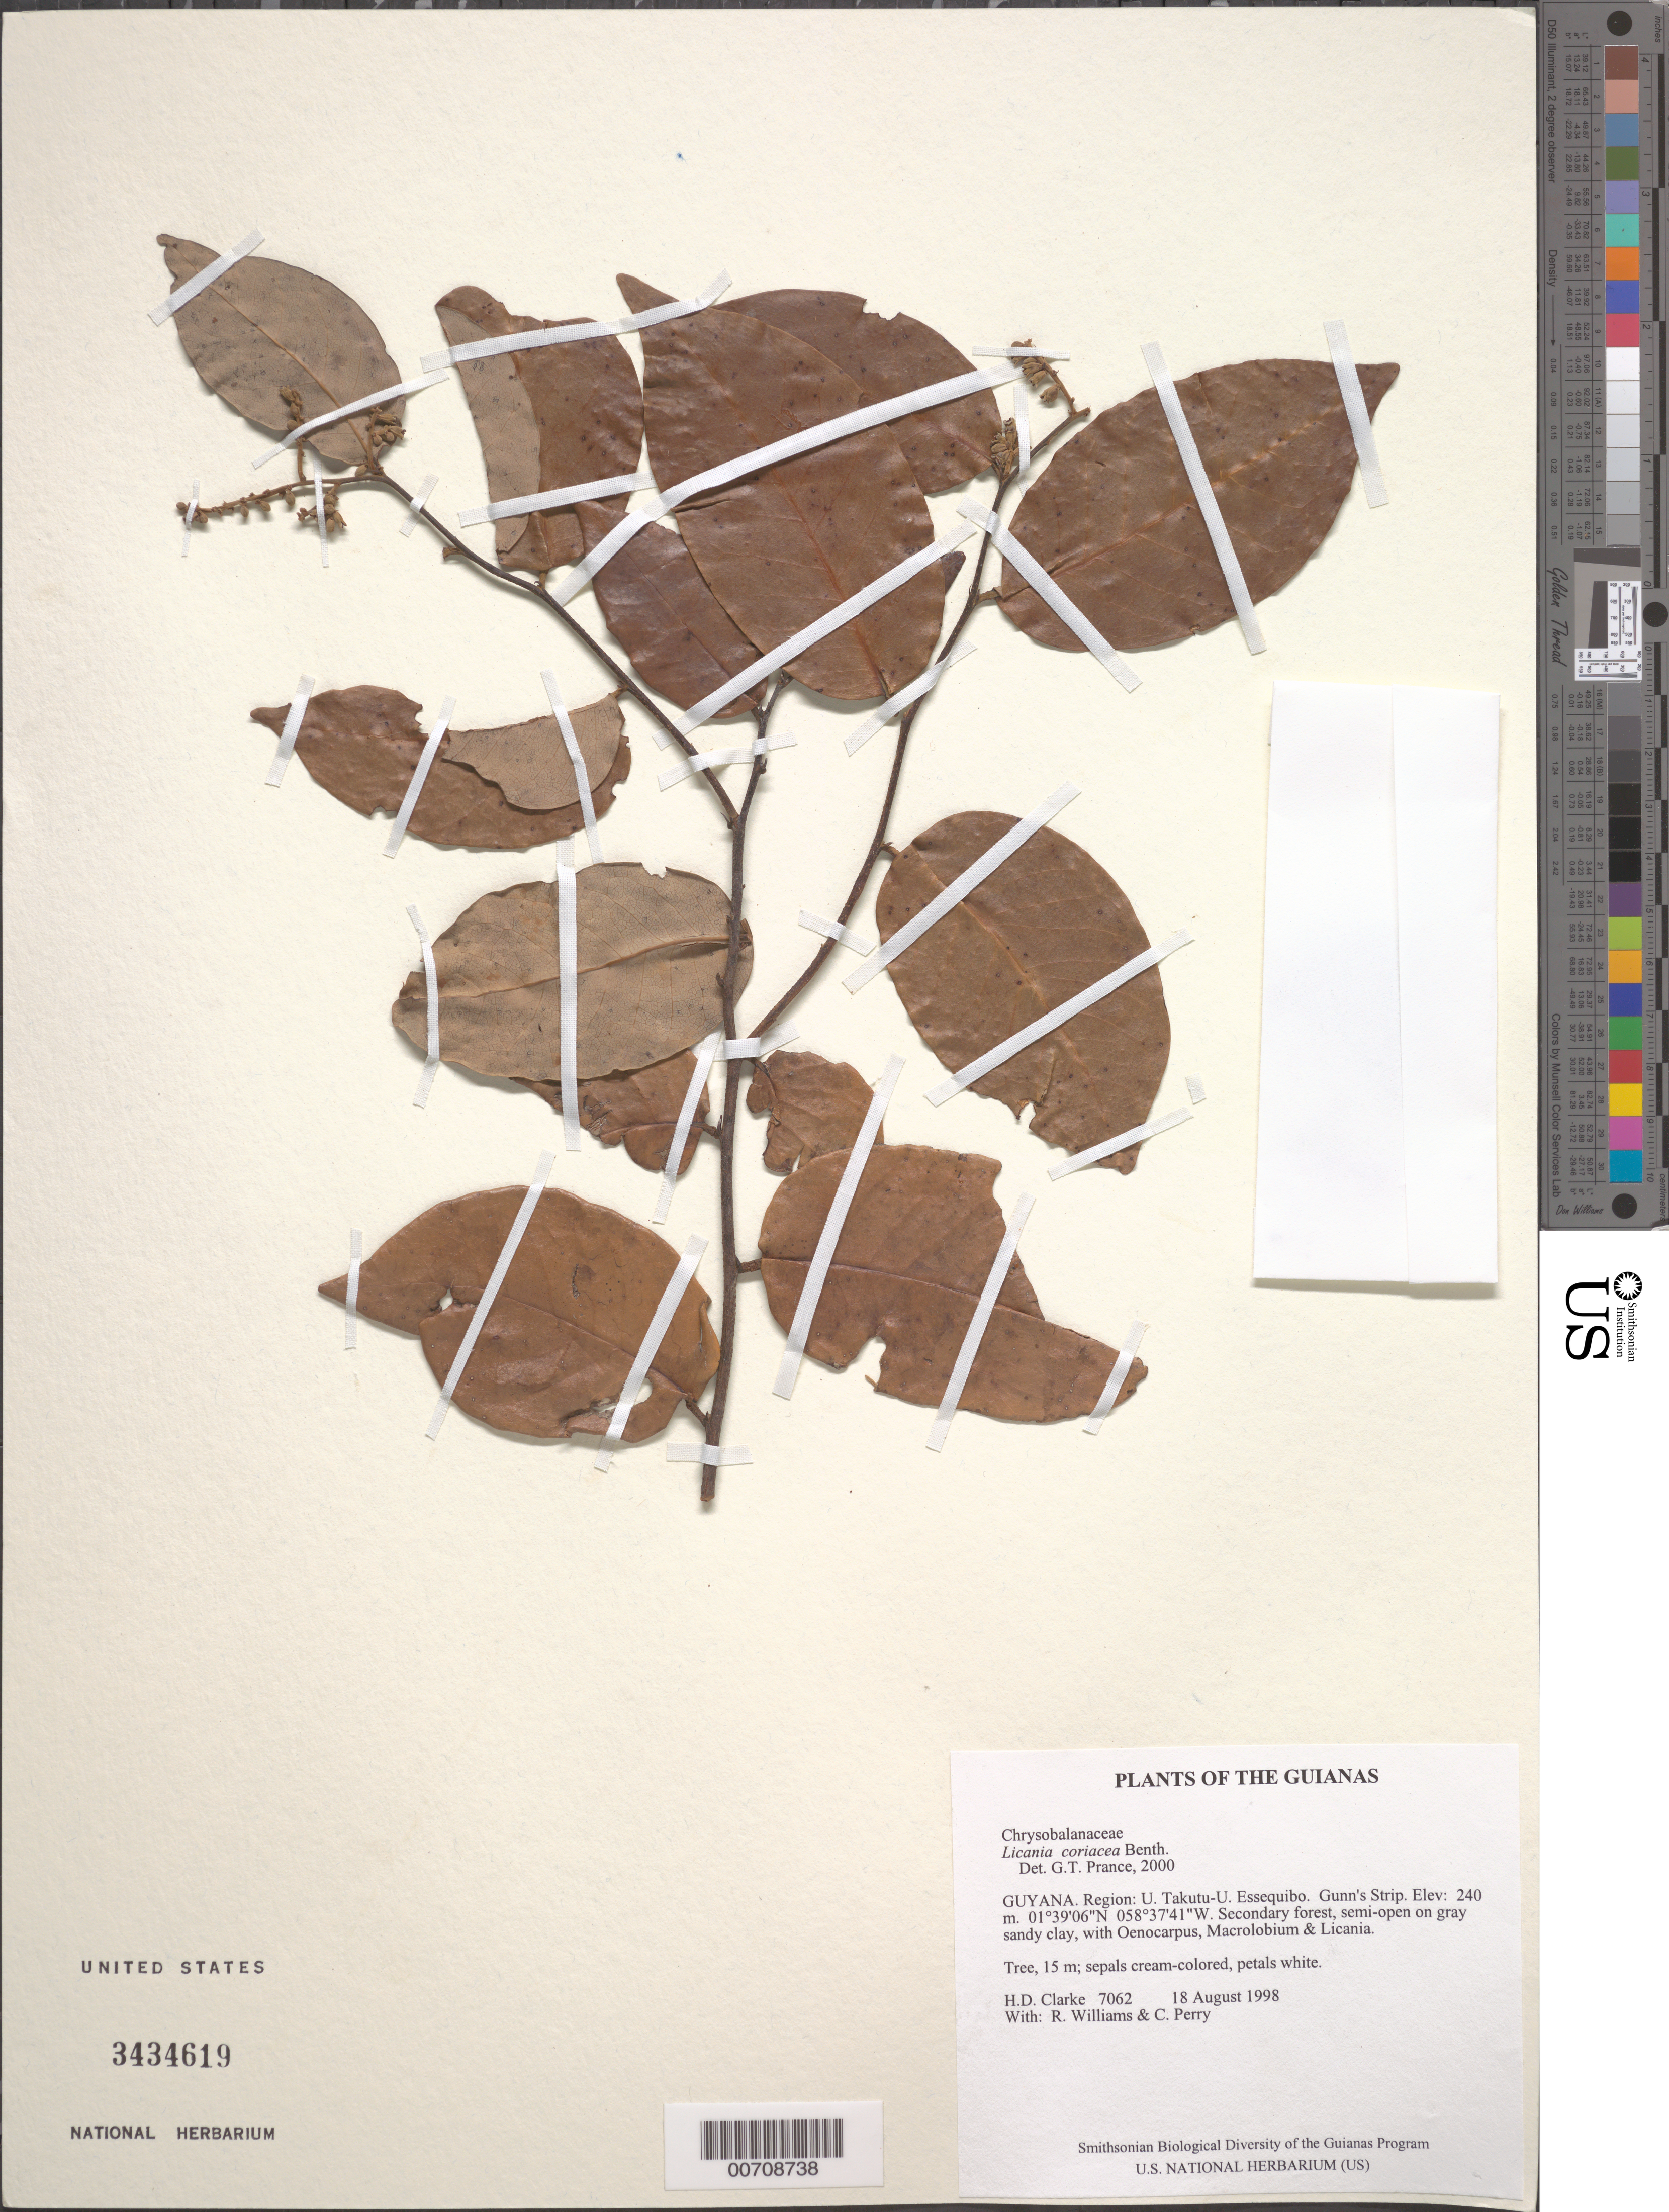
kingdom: Plantae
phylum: Tracheophyta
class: Magnoliopsida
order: Malpighiales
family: Chrysobalanaceae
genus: Licania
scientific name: Licania coriacea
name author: Benth.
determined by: Prance, G. T.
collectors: H. D. Clarke, R. Williams & C. Perry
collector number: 7062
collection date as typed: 18 August 1998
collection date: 1998-08-18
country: Guyana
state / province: U. Takutu-U. Essequibo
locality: Gunn's Strip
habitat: Secondary forest, semi-open on gray sandy clay, with Oenocarpus, Macrolobium & Licania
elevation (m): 240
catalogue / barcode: US 3434619